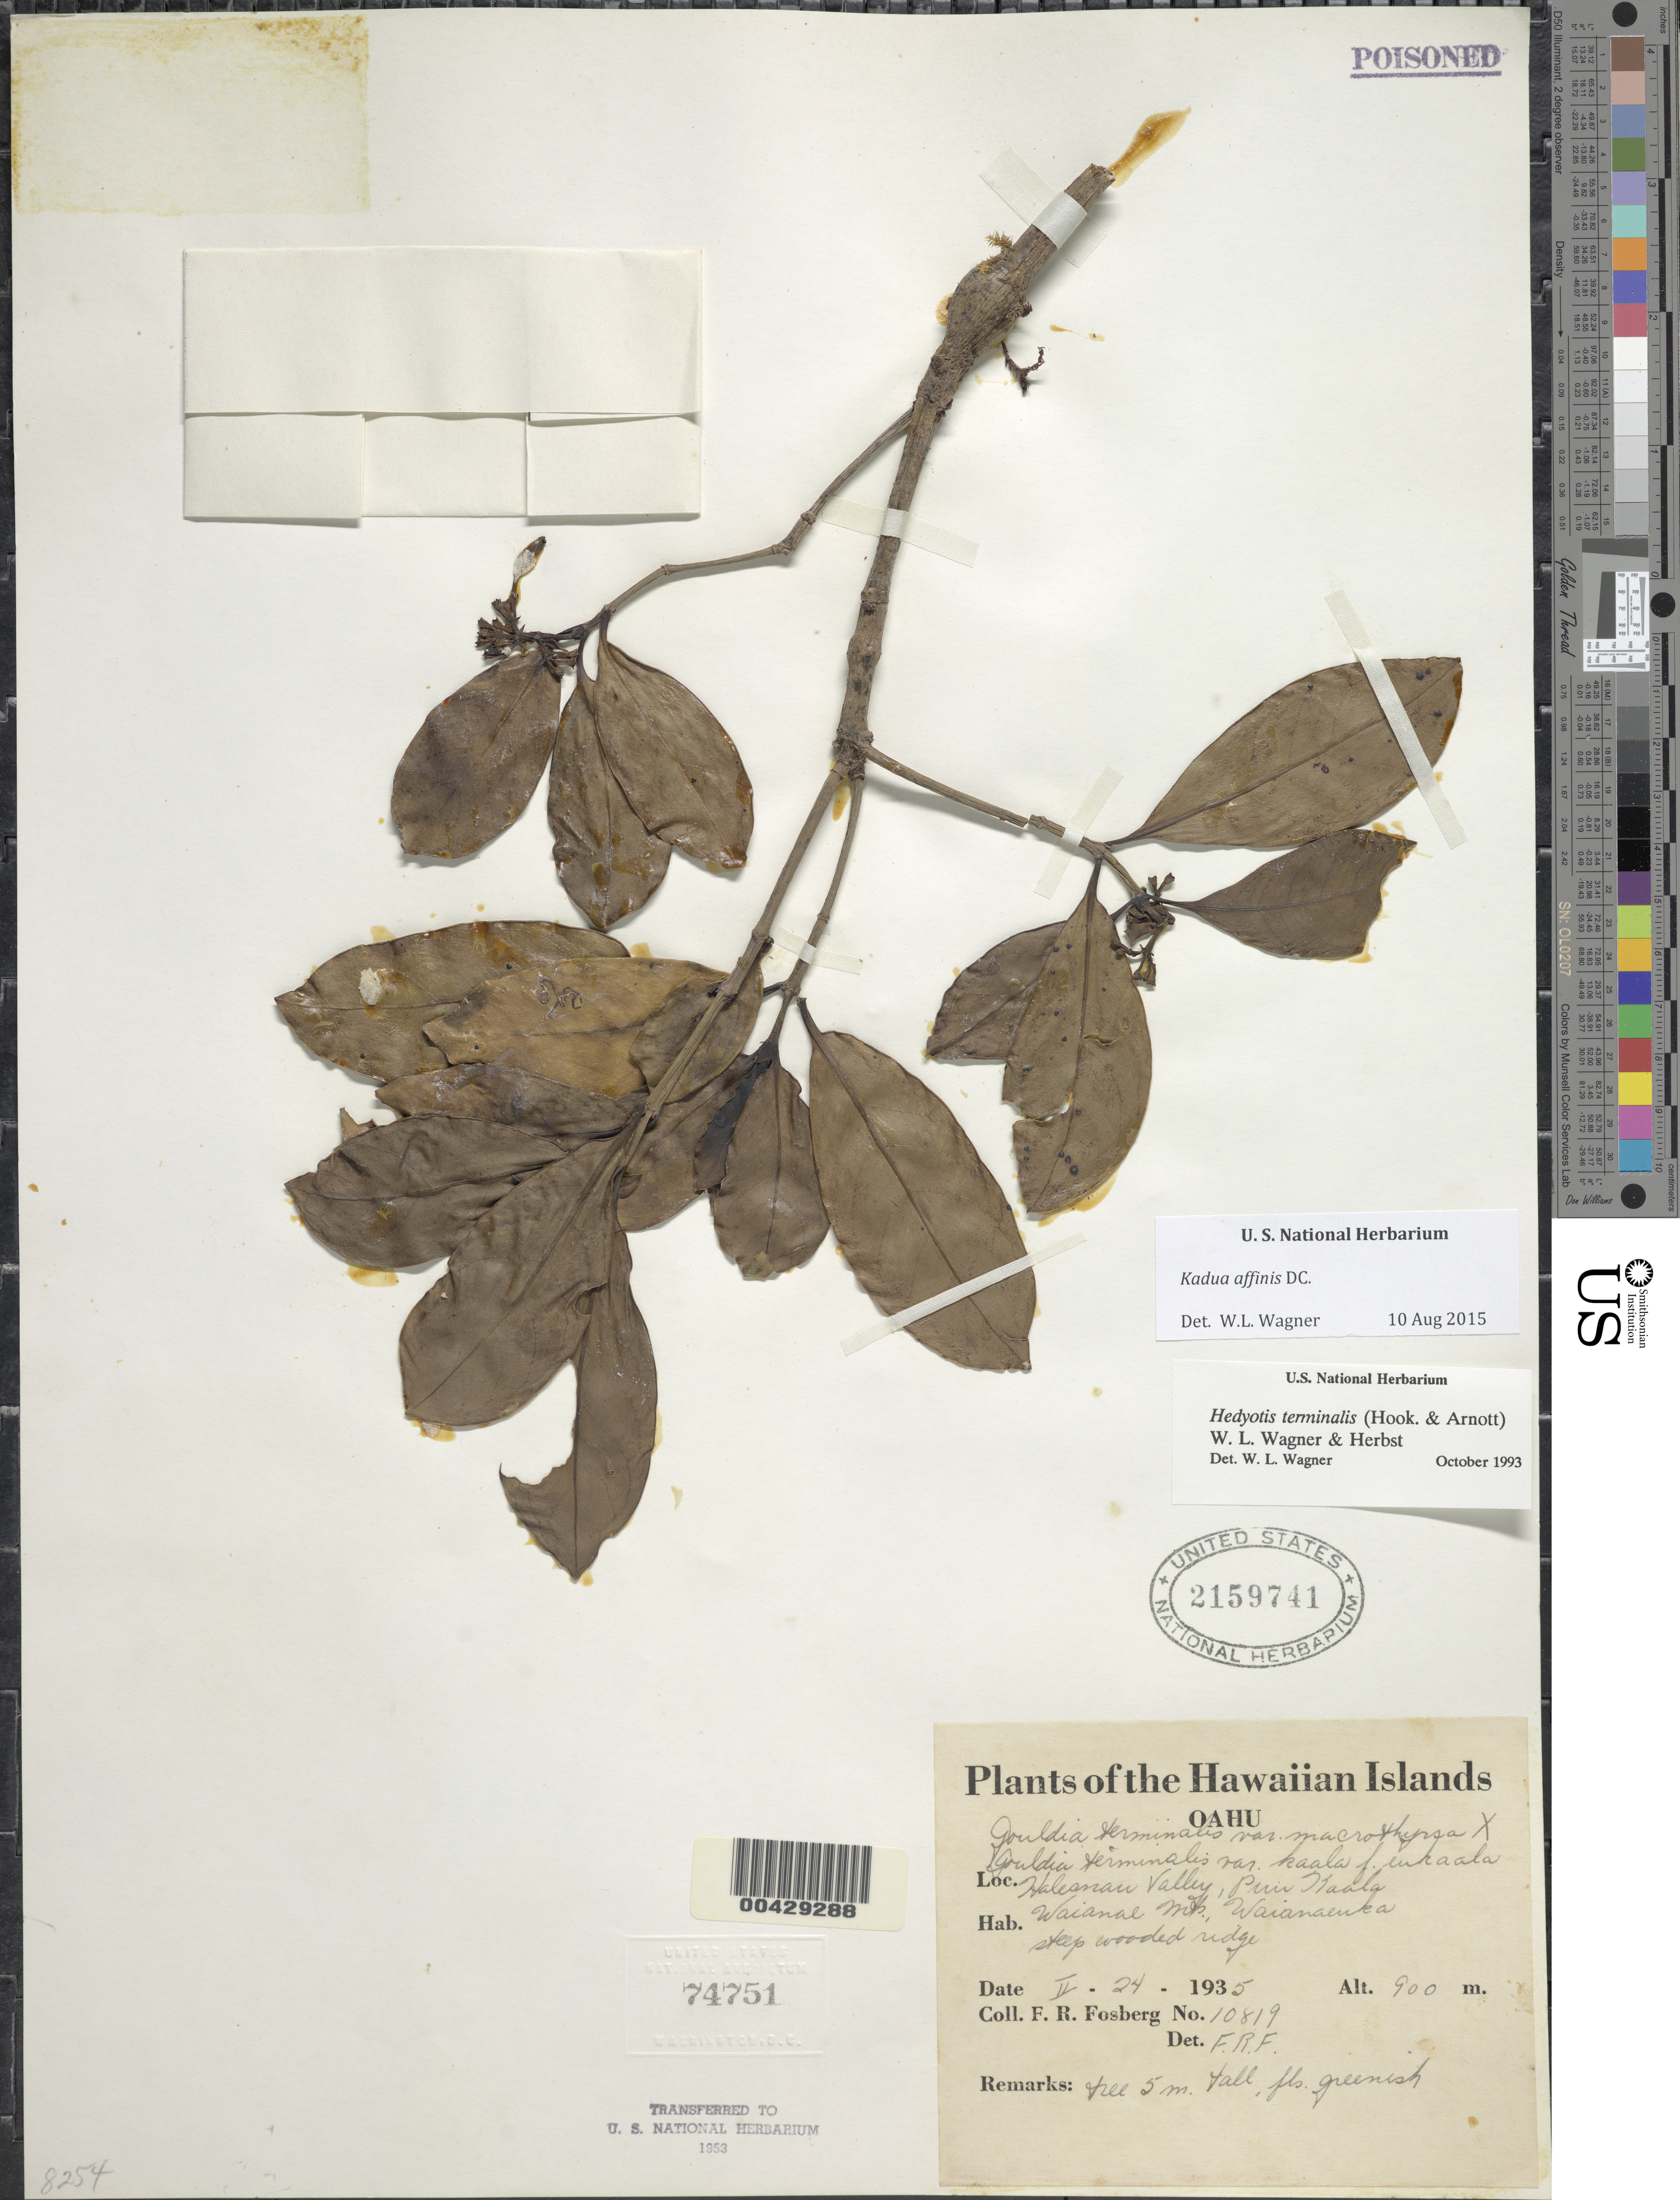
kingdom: Plantae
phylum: Tracheophyta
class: Magnoliopsida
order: Gentianales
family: Rubiaceae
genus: Kadua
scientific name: Kadua affinis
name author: DC.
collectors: F. R. Fosberg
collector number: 10819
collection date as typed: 24 Feb 1935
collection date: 1935-02-24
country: United States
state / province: Hawaii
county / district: Honolulu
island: Oahu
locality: Haleanau Valley, Puu Kaala, Waianae Mountains, Waianaeuka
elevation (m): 900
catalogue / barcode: US 2159741